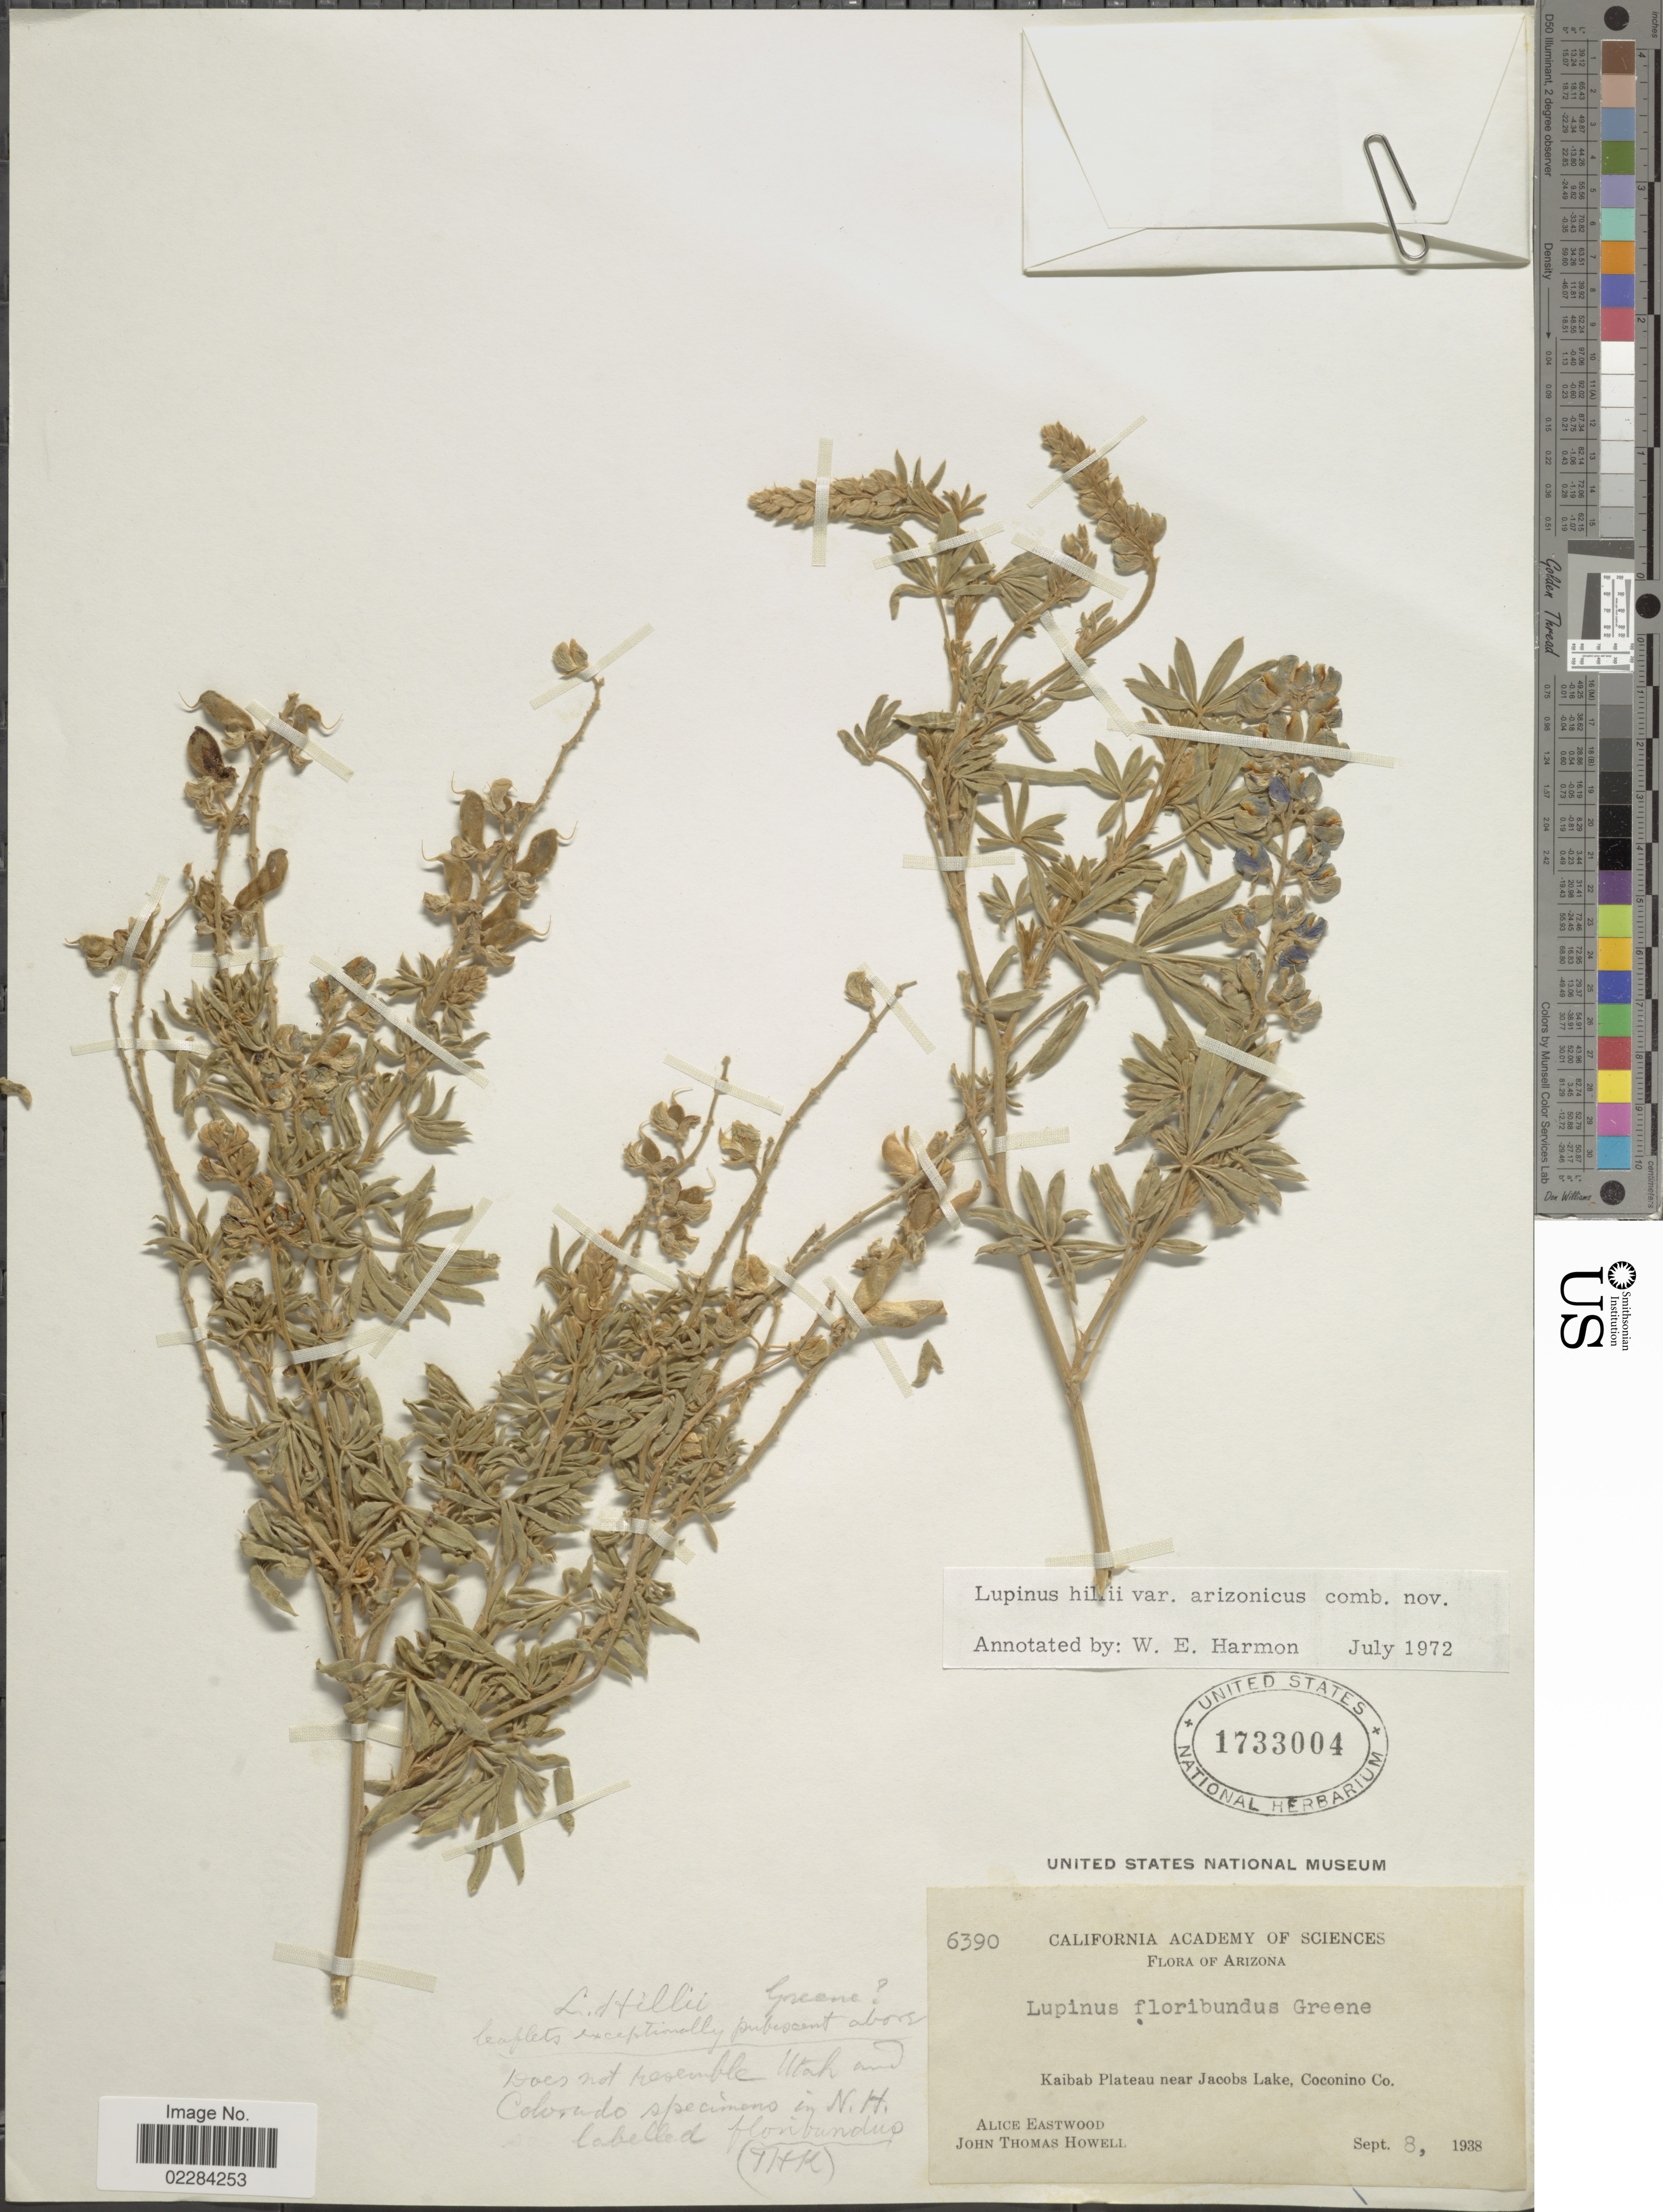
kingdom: Plantae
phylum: Tracheophyta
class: Magnoliopsida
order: Fabales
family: Fabaceae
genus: Lupinus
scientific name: Lupinus hillii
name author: Greene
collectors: A. Eastwood & J. T. Howell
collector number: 6390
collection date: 1938-09-08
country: United States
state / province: Arizona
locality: Kaibab Plateau near Jacobs Lake, Coconino Co.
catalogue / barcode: US 1733004